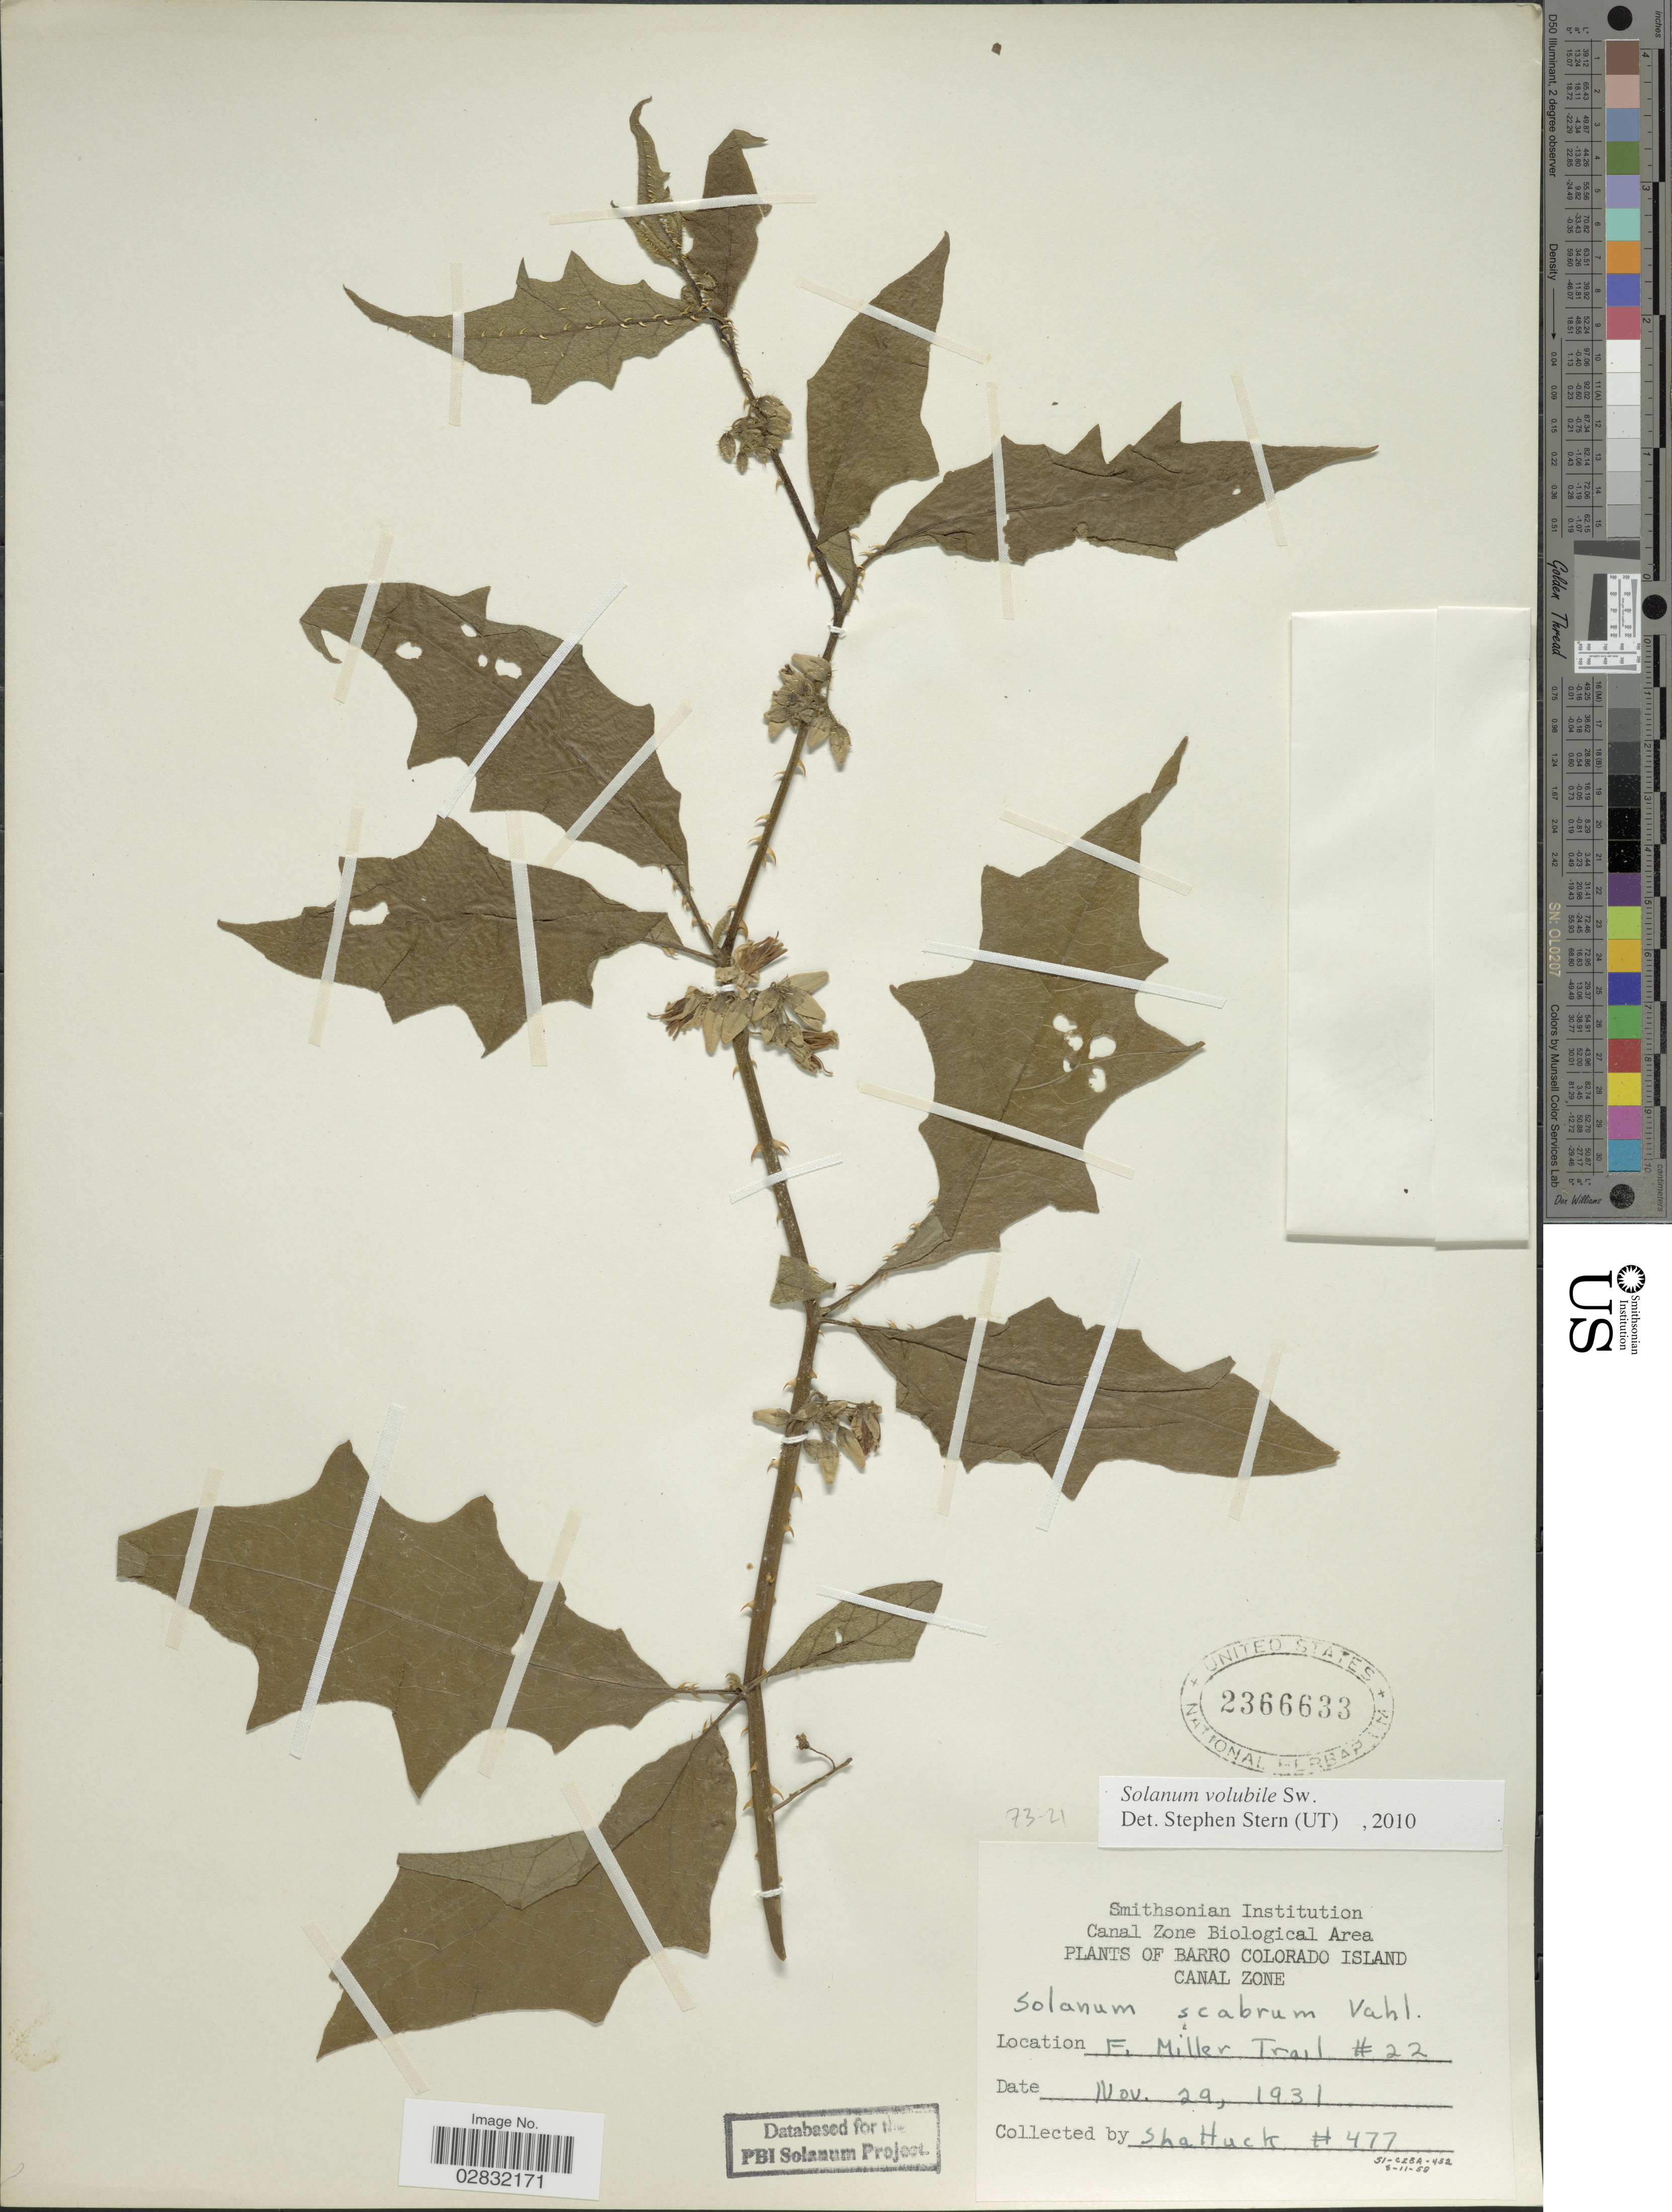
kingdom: Plantae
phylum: Tracheophyta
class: Magnoliopsida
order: Solanales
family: Solanaceae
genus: Solanum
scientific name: Solanum volubile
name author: Sw.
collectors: Shattuck, --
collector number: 477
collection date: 1931-11-29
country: Panama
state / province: Panamá Oeste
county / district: Canal Zone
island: Barro Colorado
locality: Barro Colorado Island, Canal Zone, F. Miller Trail # 22.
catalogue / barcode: US 2366633